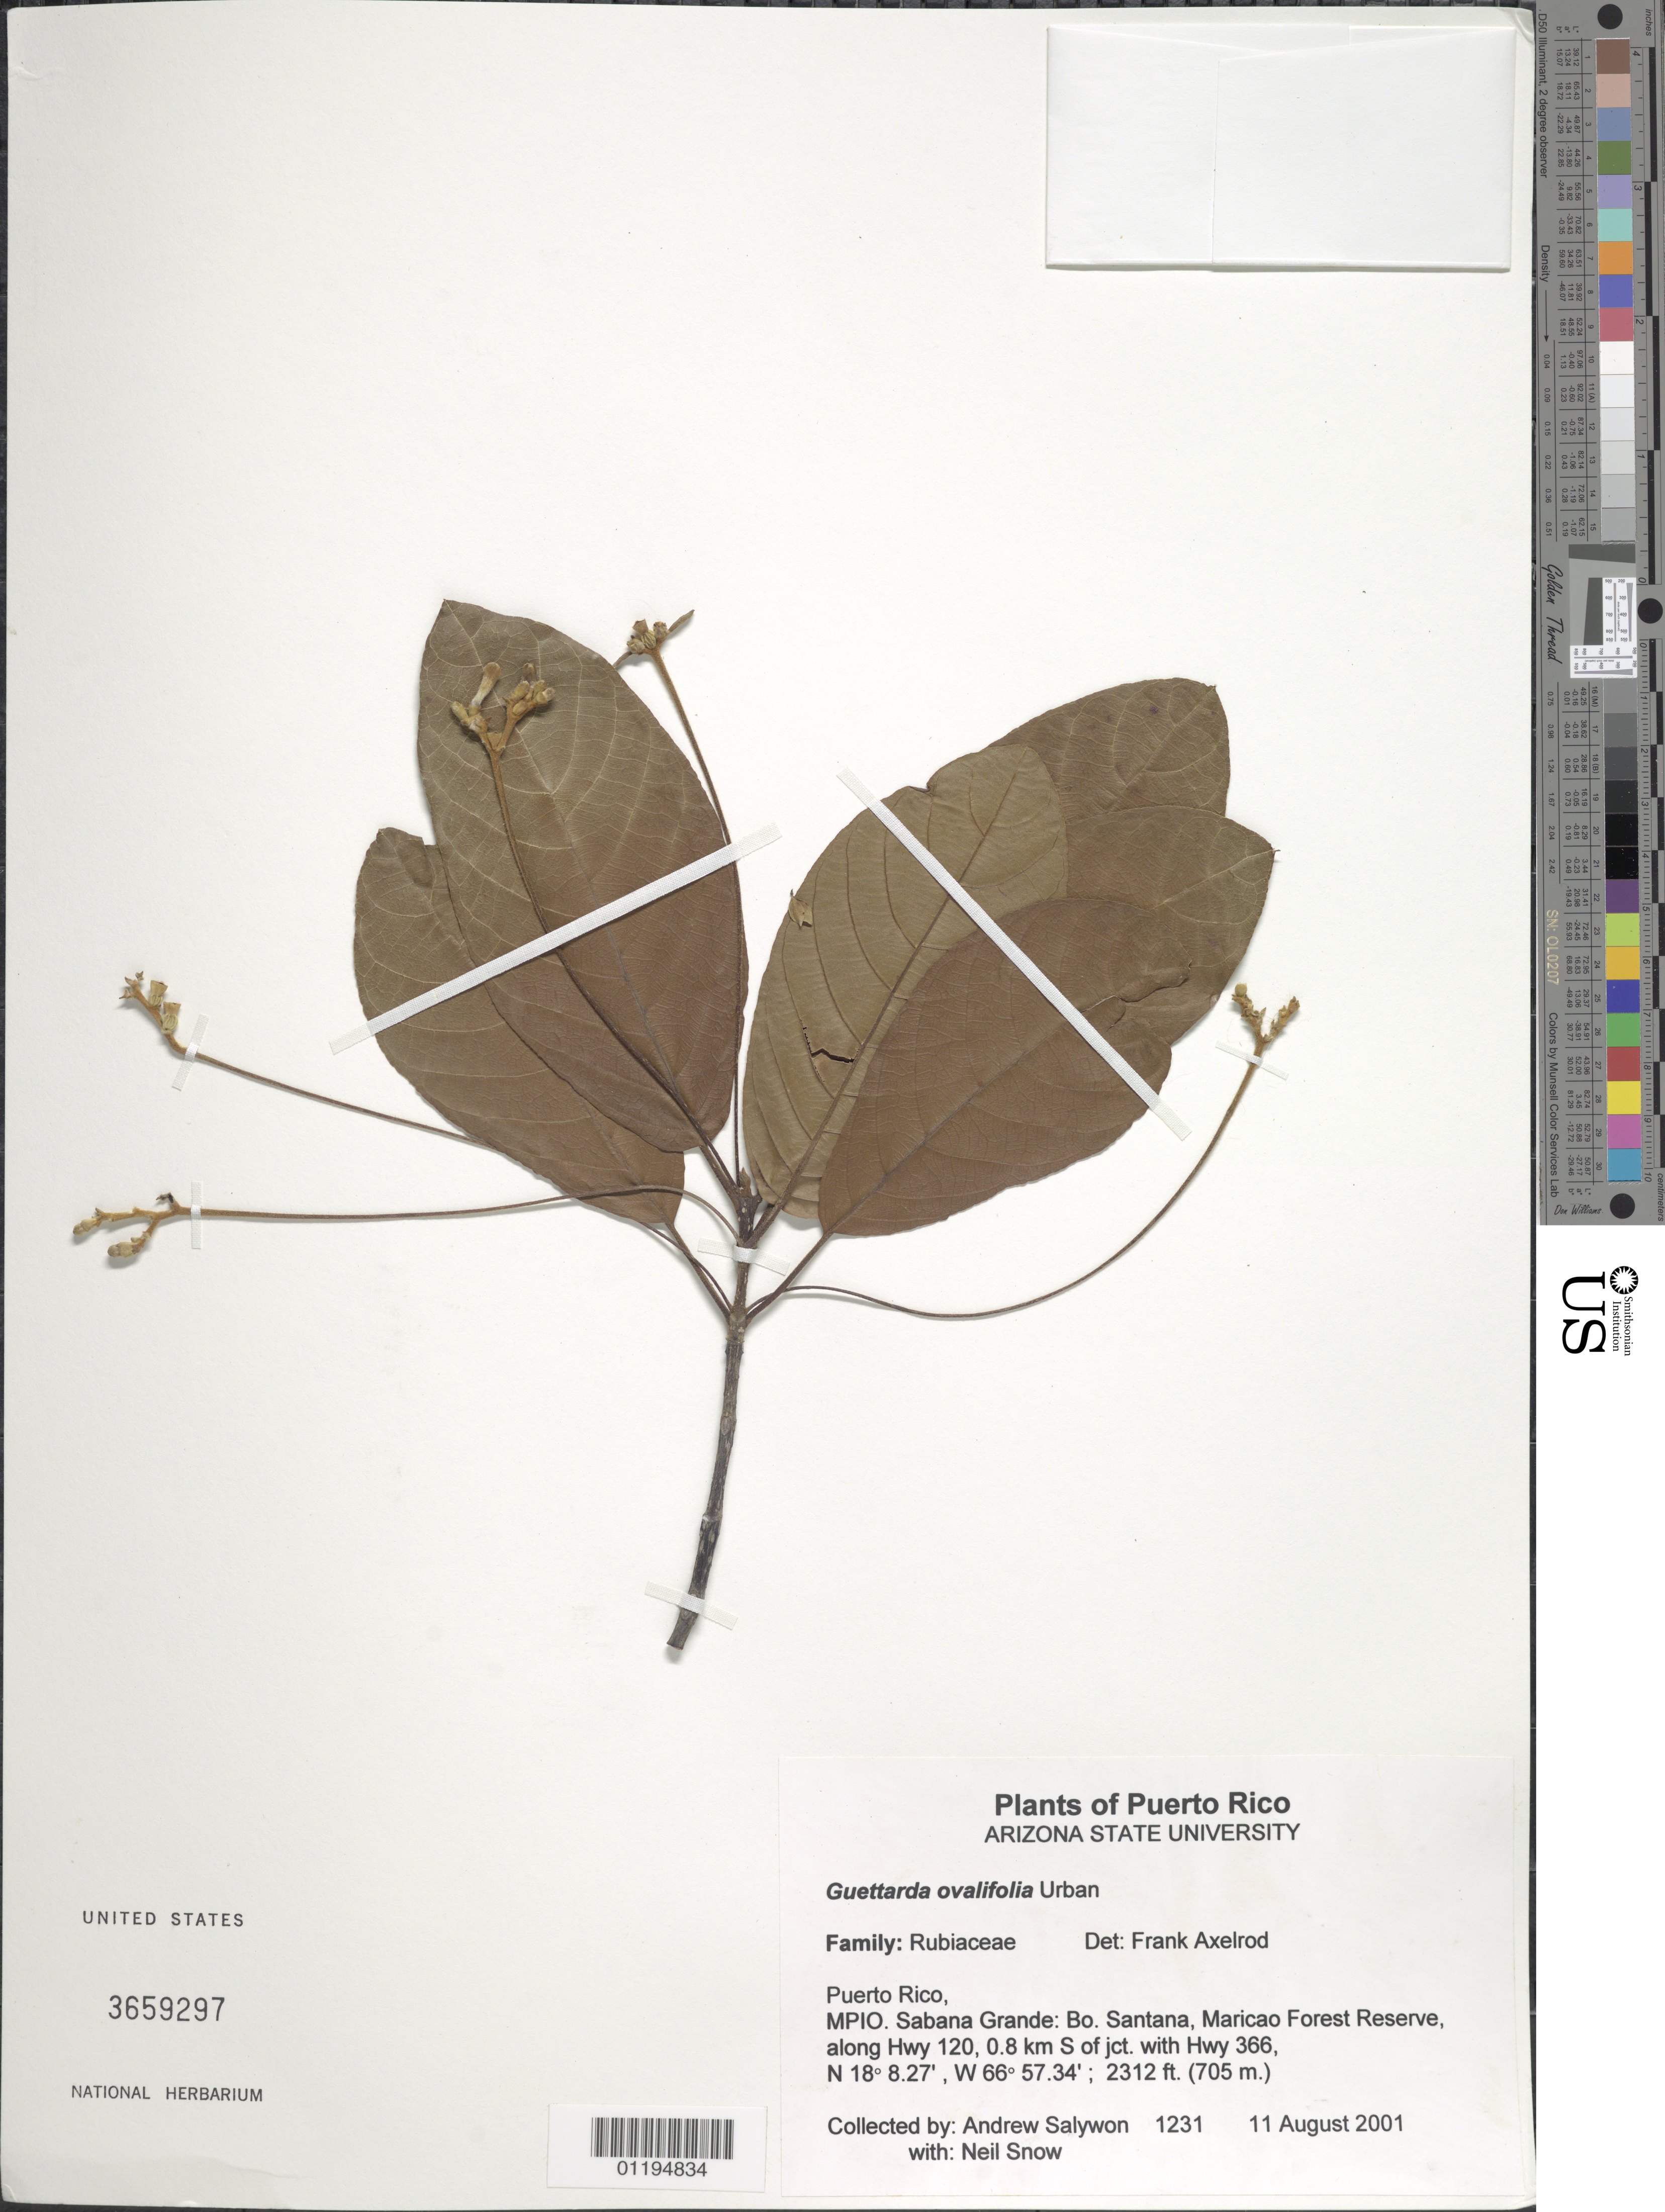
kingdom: Plantae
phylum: Tracheophyta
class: Magnoliopsida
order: Gentianales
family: Rubiaceae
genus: Guettarda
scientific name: Guettarda ovalifolia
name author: Urb.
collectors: A. M. Salywon & N. Snow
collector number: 1231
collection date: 2001-08-11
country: Puerto Rico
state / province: Sabana Grande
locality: Maricao Forest Reserve along Hwy120, 0.8km S of jct. hwy366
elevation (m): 705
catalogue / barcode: US 3659297